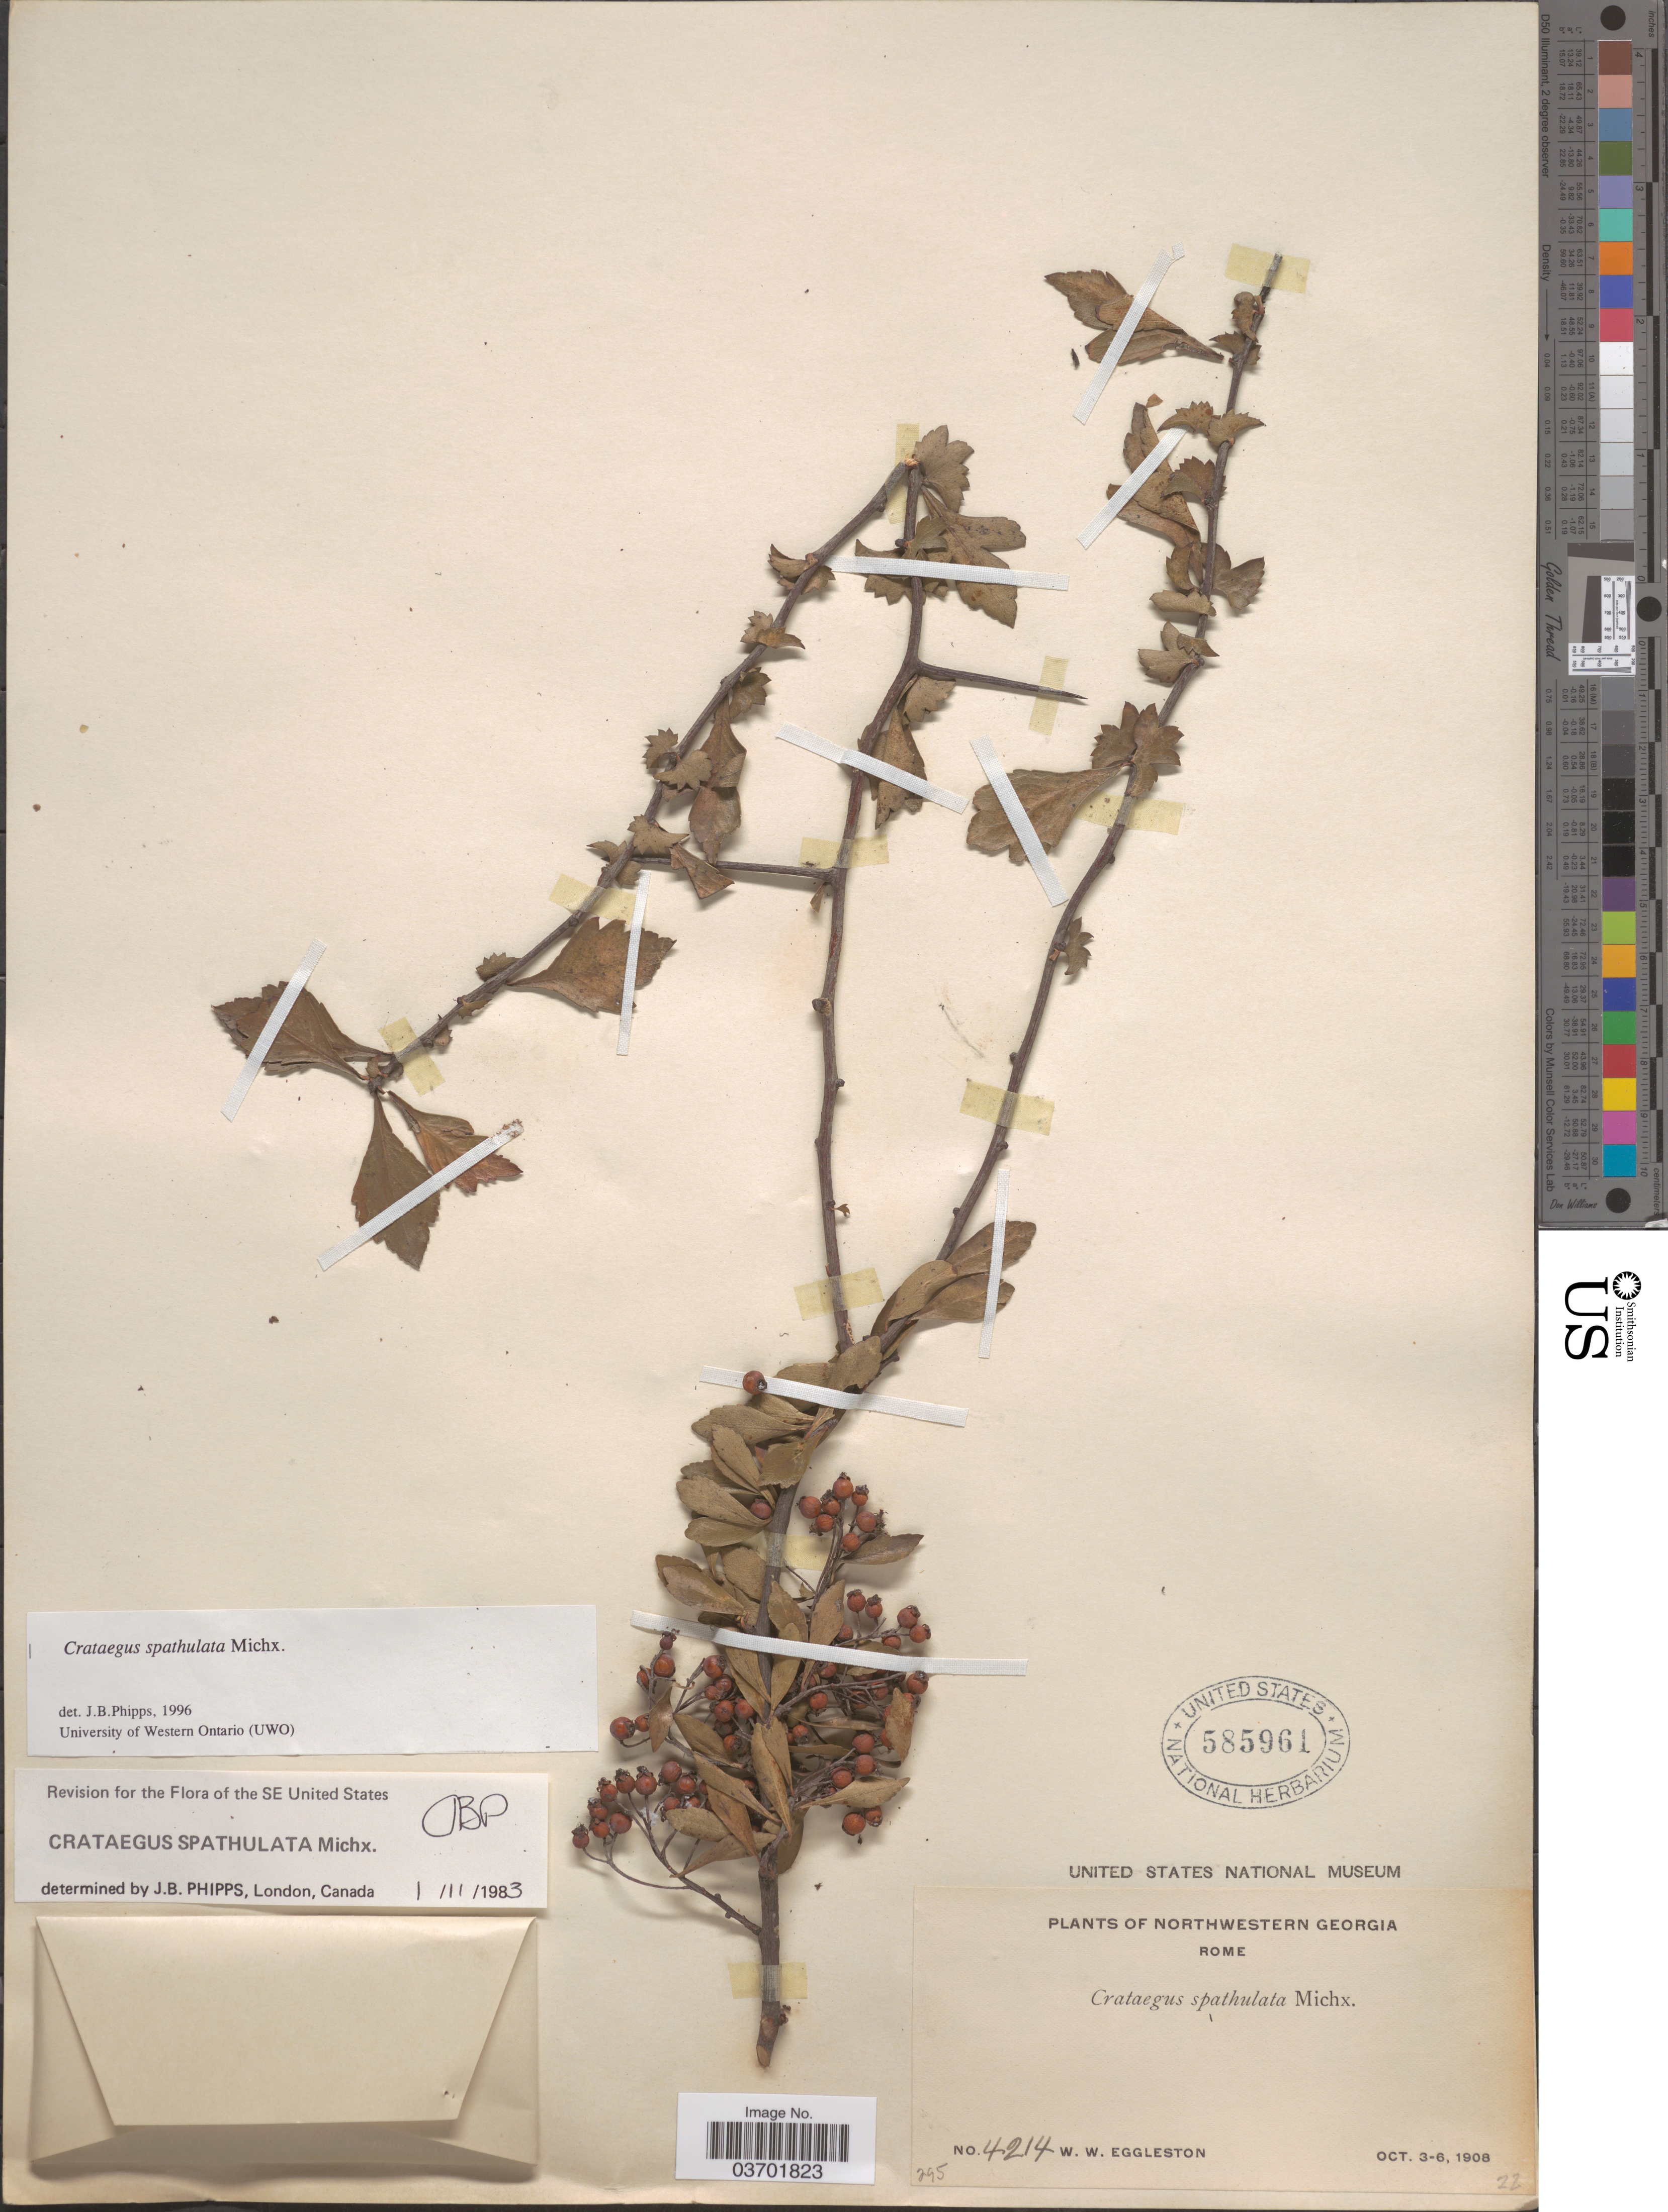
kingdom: Plantae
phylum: Tracheophyta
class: Magnoliopsida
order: Rosales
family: Rosaceae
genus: Crataegus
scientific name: Crataegus spathulata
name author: Michx.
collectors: W. W. Eggleston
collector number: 4214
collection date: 1908-10-03/1908-10-06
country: United States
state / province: Georgia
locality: Northwestern Georgia. Rome.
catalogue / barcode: US 585961